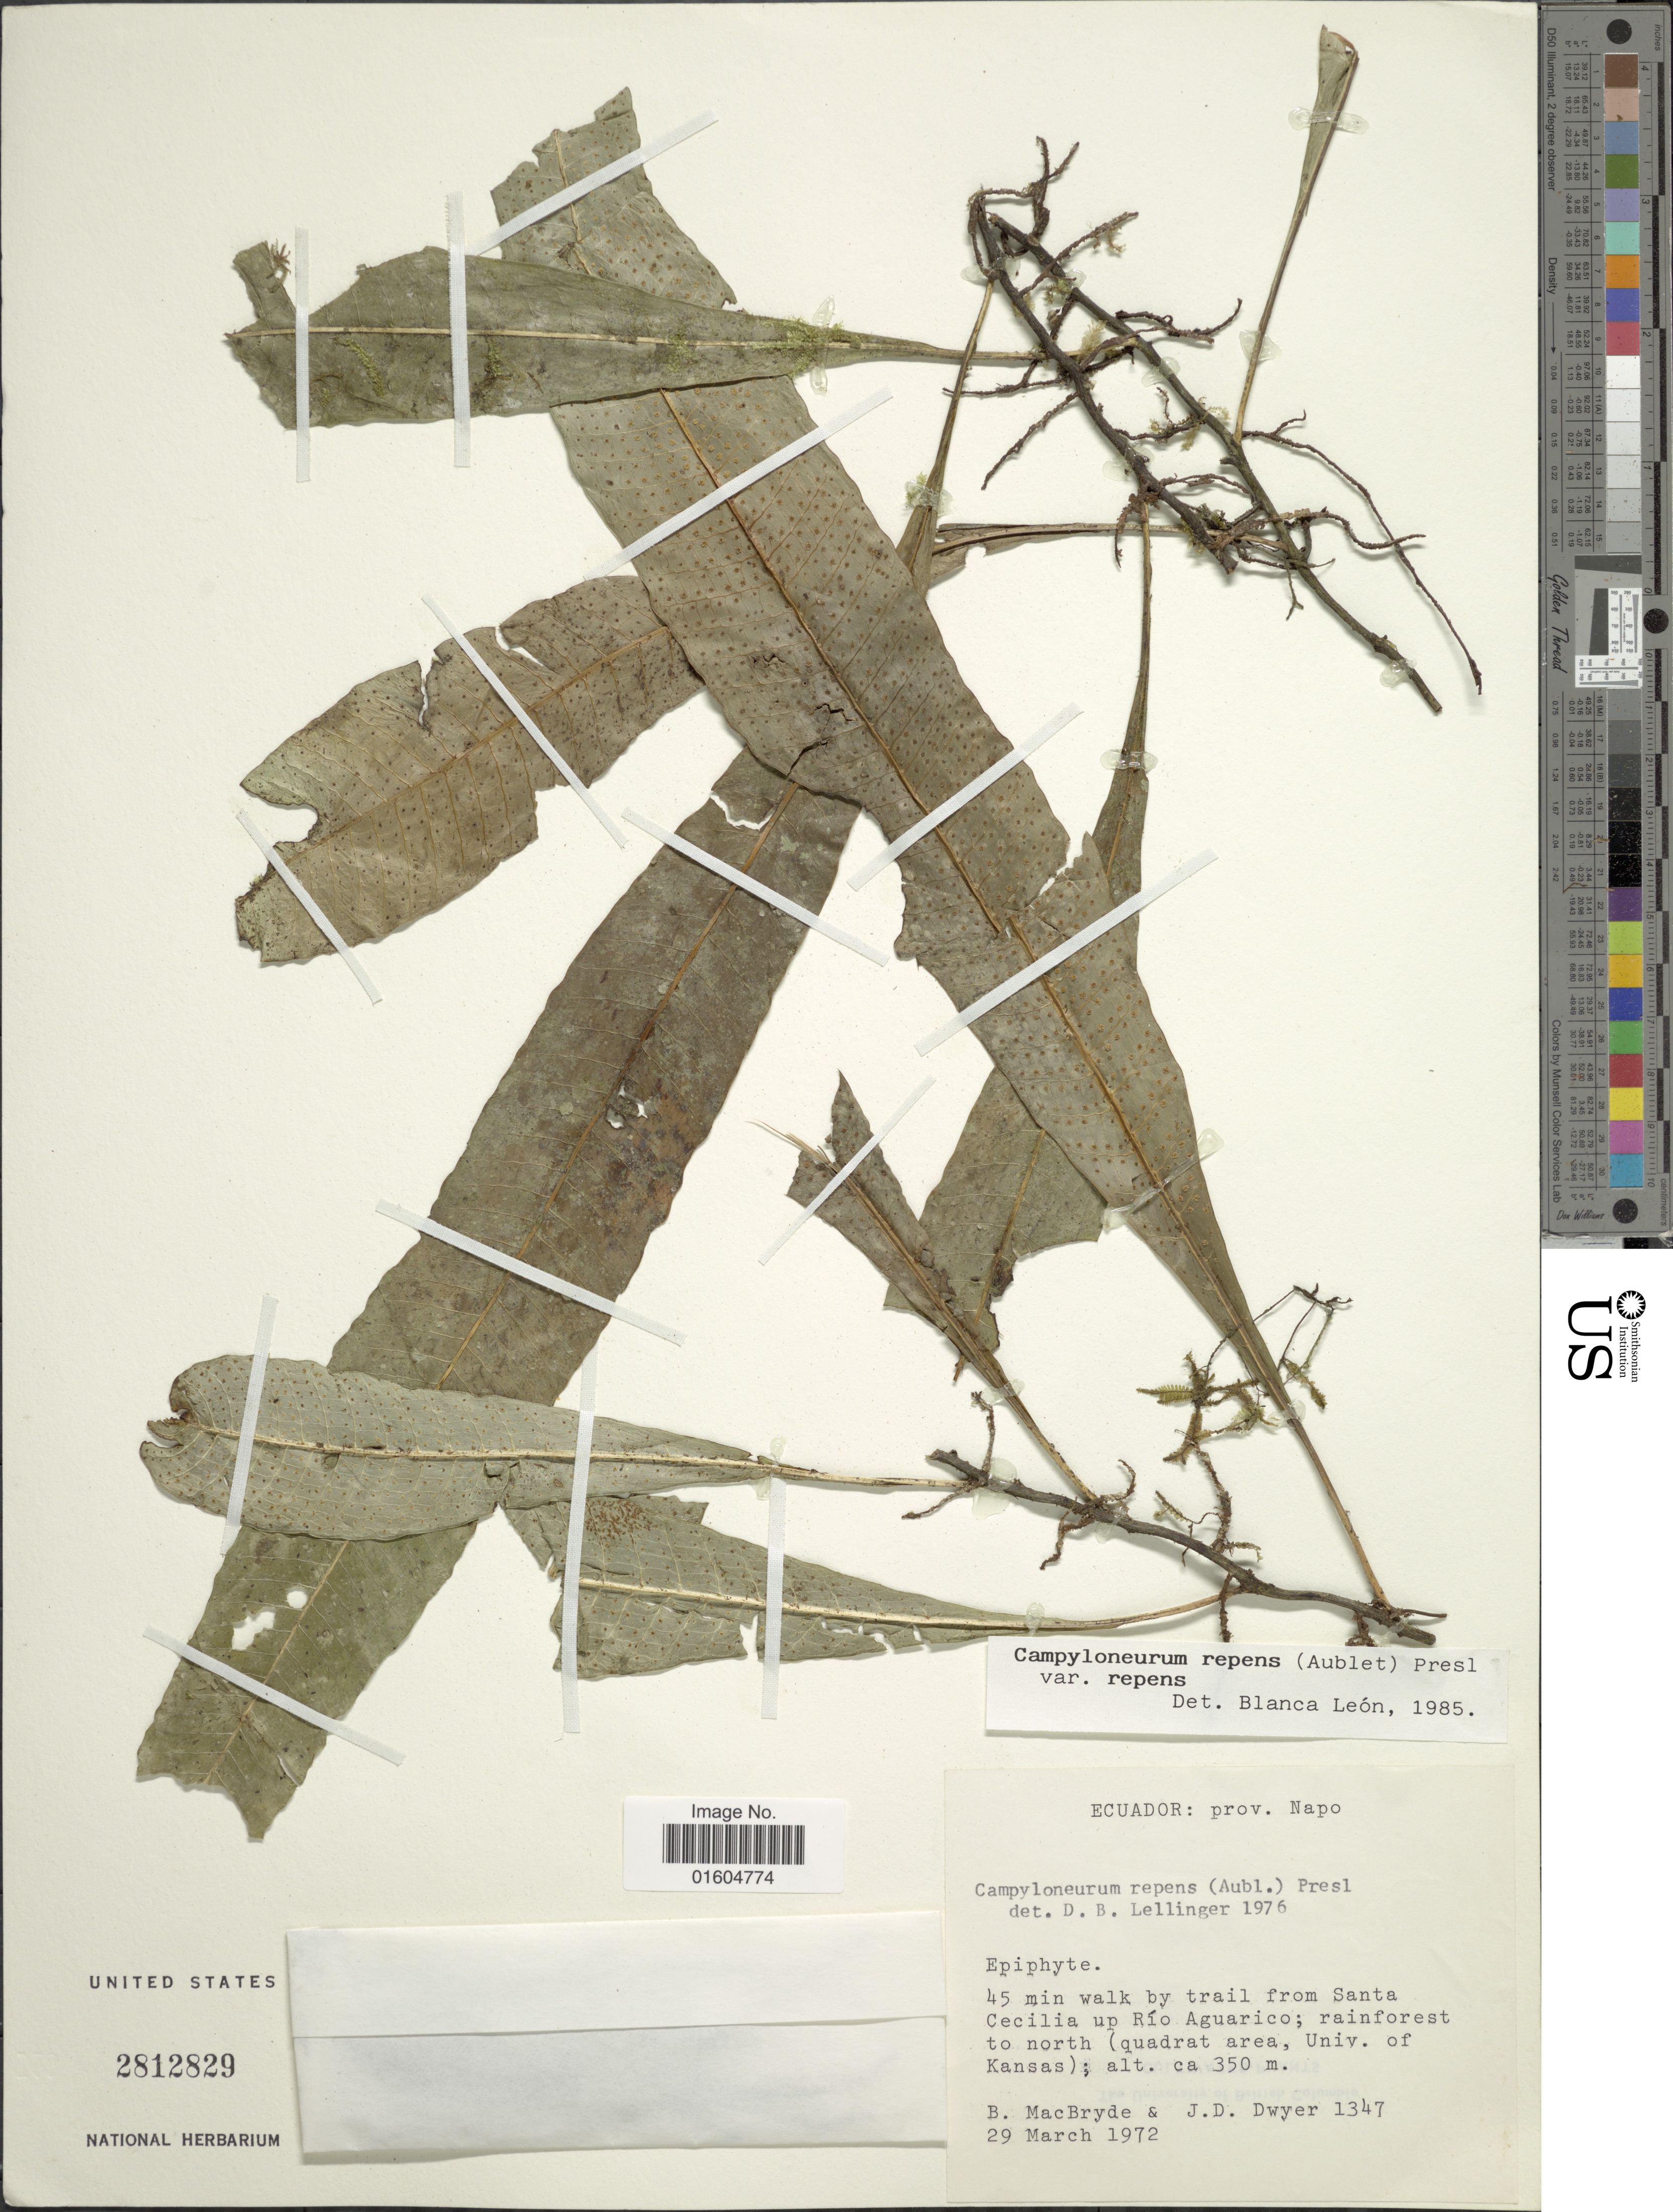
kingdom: Plantae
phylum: Tracheophyta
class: Polypodiopsida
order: Polypodiales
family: Polypodiaceae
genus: Campyloneurum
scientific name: Campyloneurum repens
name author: (Aubl.) C. Presl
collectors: B. MacBryde & J. D. Dwyer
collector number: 1347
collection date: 1972-03-29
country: Ecuador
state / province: Napo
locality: Ecuador: prov. Napo. 45 min walk by trail from Santa Cecilia up Rio Aguarico; rainforest to north (quadrat area, Univ. of Kansas)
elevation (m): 350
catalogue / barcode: US 2812829